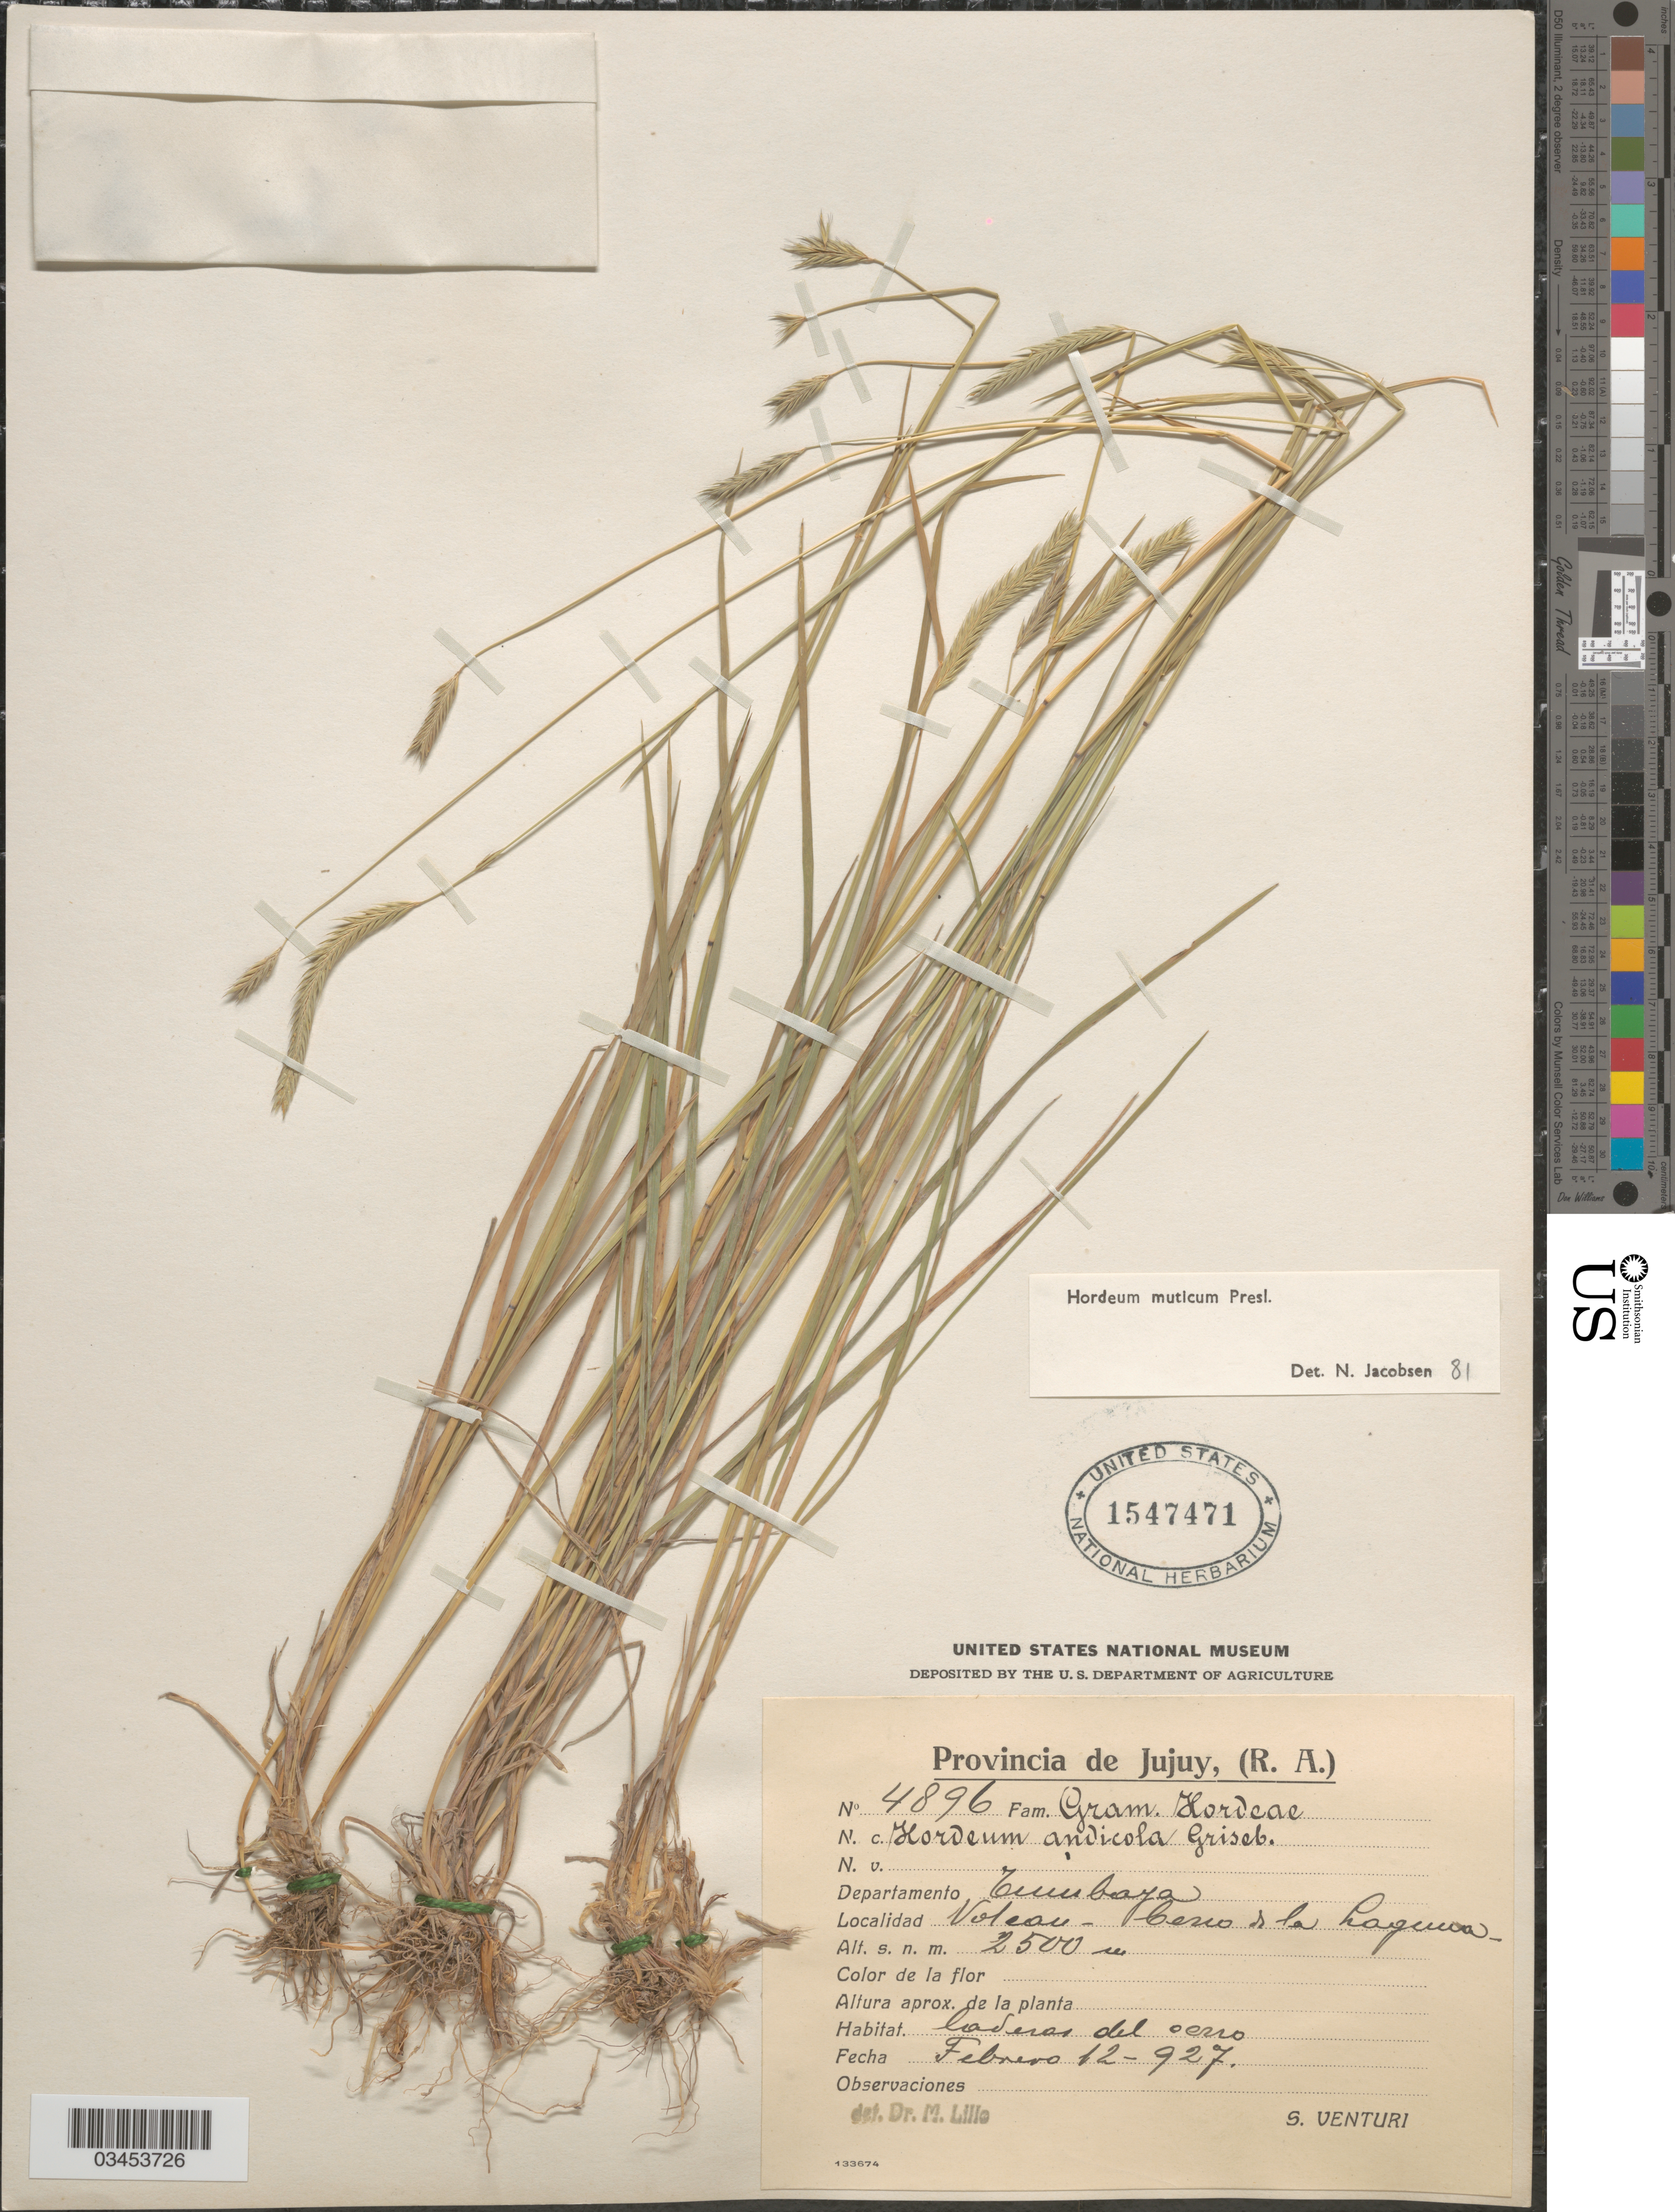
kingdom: Plantae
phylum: Tracheophyta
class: Liliopsida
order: Poales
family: Poaceae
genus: Hordeum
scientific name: Hordeum muticum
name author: J. Presl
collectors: S. Venturi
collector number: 4896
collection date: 1927-02-12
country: Argentina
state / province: Jujuy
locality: Departamento Tumbaya. Volcan - Cerro de la Laguna.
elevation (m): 2500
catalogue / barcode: US 1547471